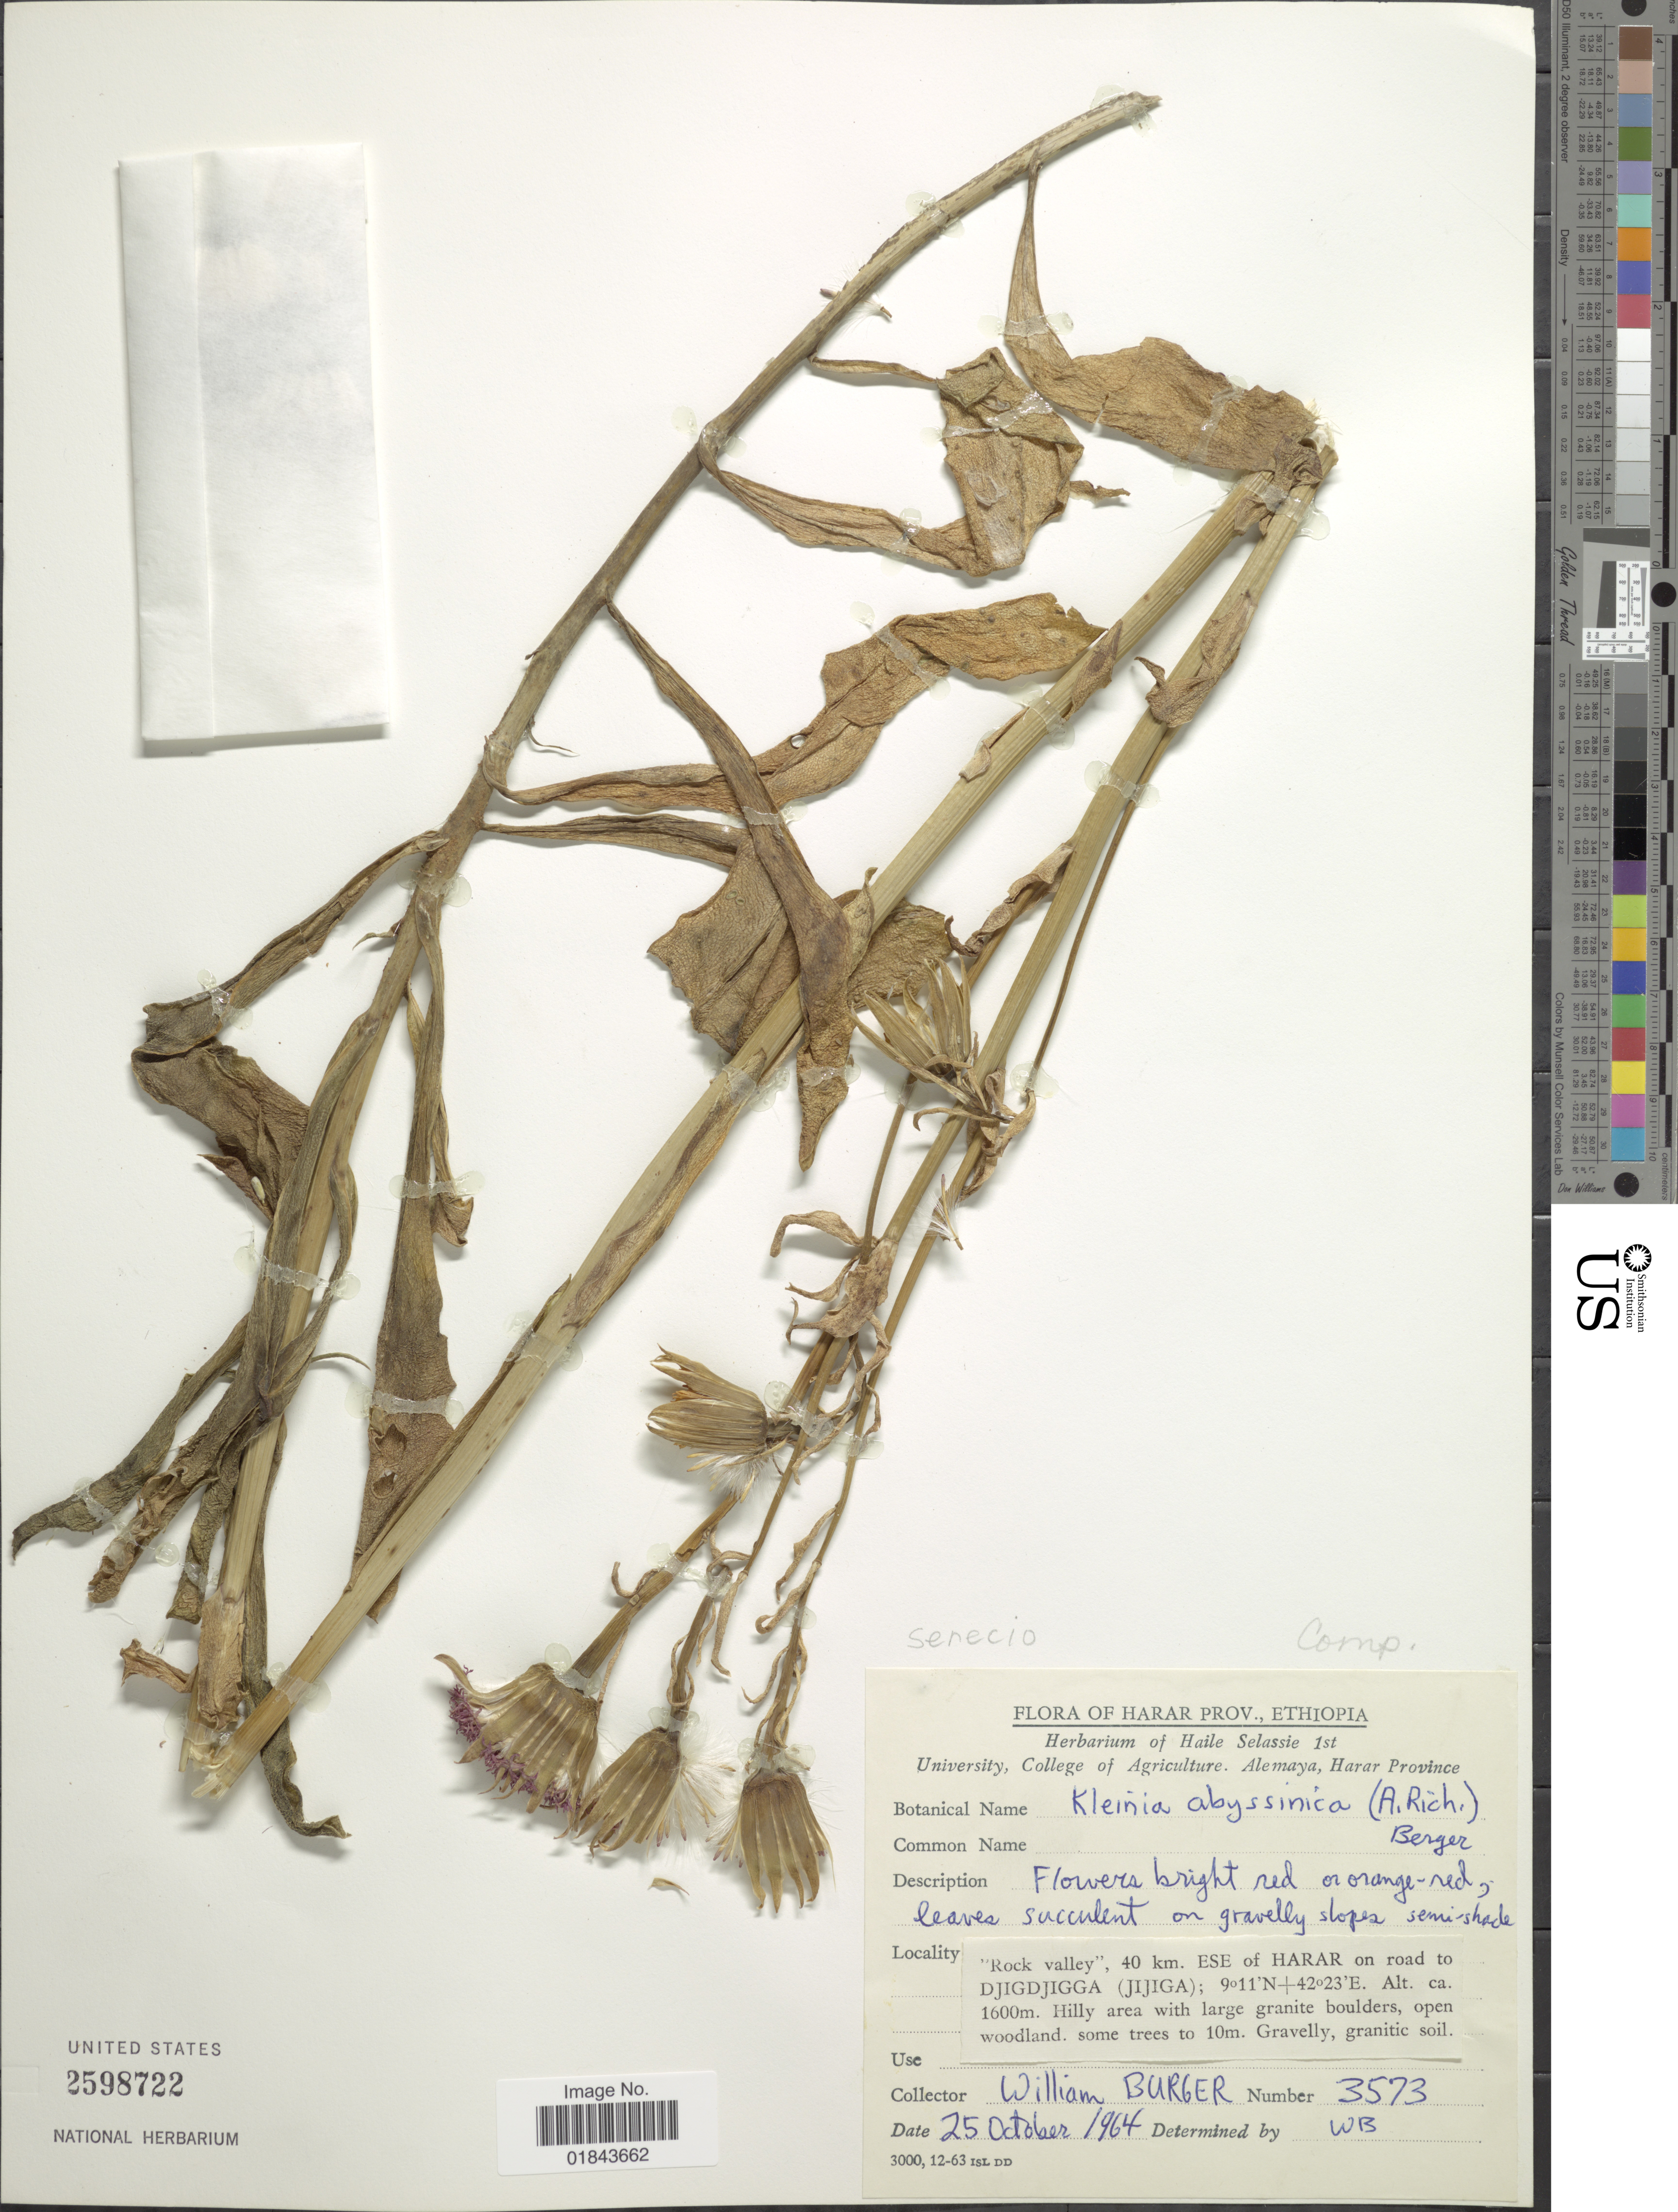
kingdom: Plantae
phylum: Tracheophyta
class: Magnoliopsida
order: Asterales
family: Asteraceae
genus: Notonia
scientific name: Notonia abyssinica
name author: A. Rich.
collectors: W. Burger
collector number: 3573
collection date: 1964-10-25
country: Ethiopia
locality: Harar Prov., Ethiopia, Rock Valley, 40 km ESE of Harar on road to Djigdjigga (Jijiga)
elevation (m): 1600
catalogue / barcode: US 2598722